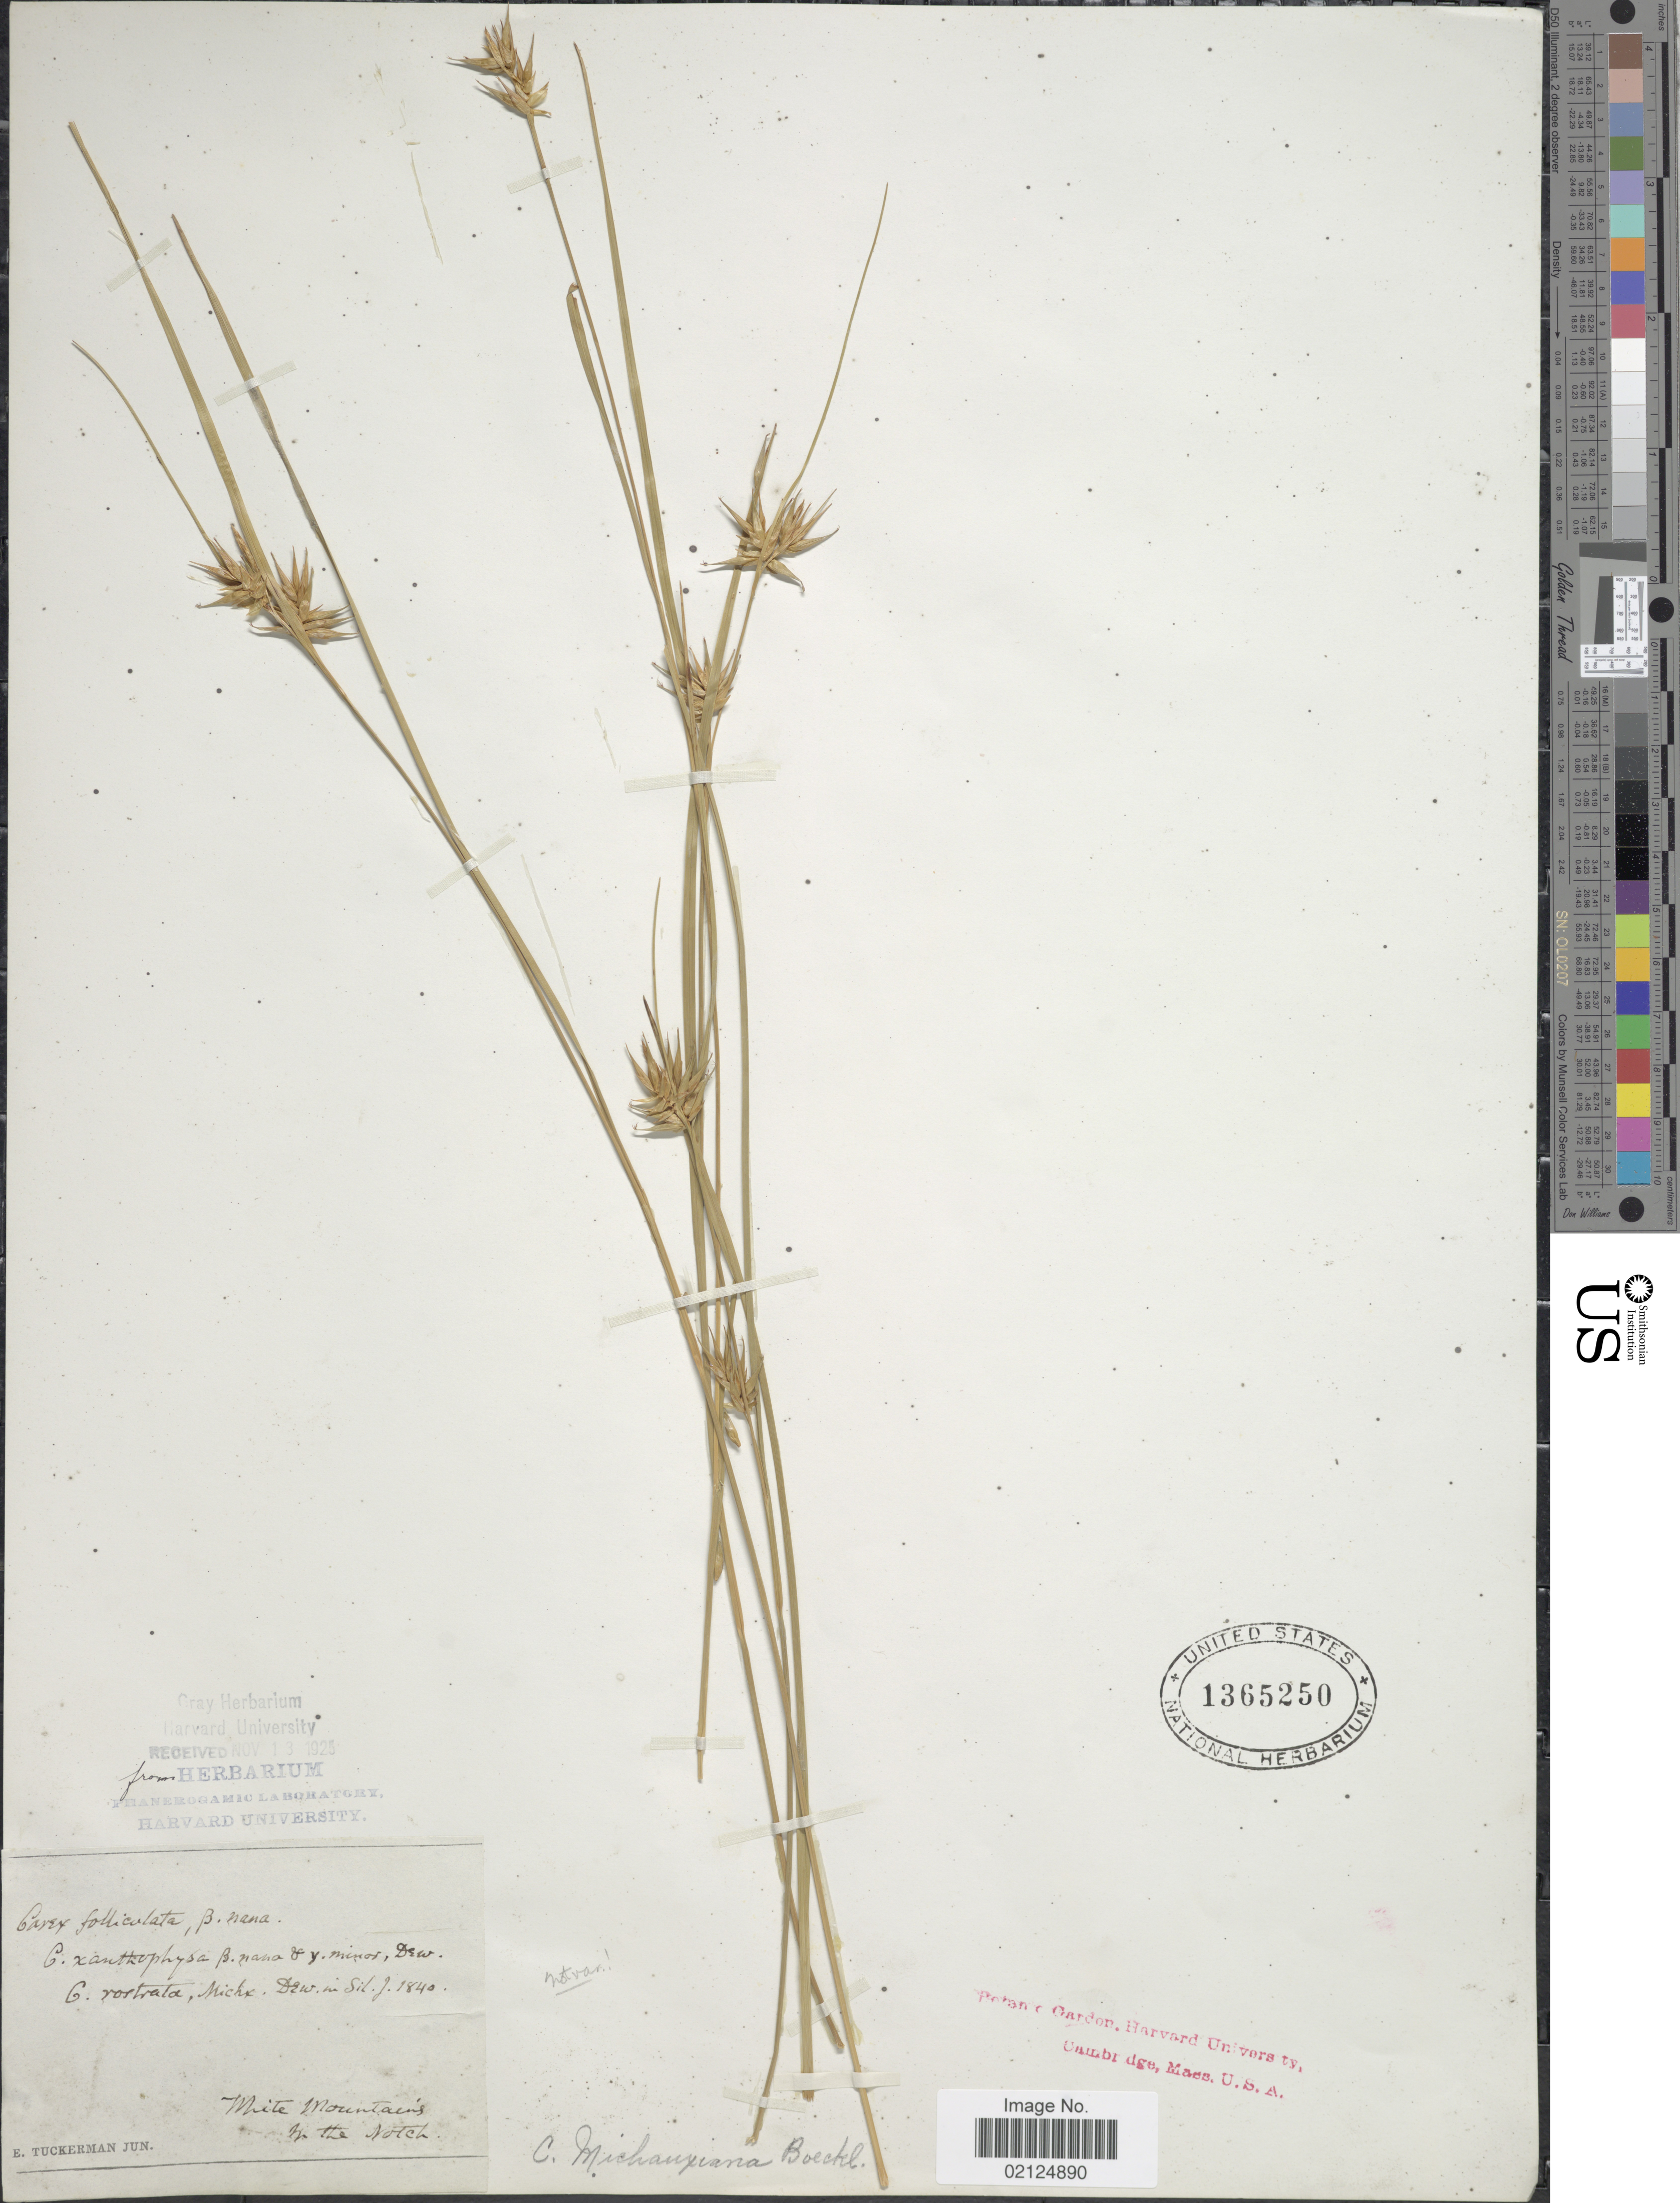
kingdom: Plantae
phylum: Tracheophyta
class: Liliopsida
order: Poales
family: Cyperaceae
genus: Carex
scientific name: Carex michauxiana subsp. michauxiana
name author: Boeckeler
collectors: E. Tuckerman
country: United States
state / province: New Hampshire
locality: White Mountains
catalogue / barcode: US 1365250